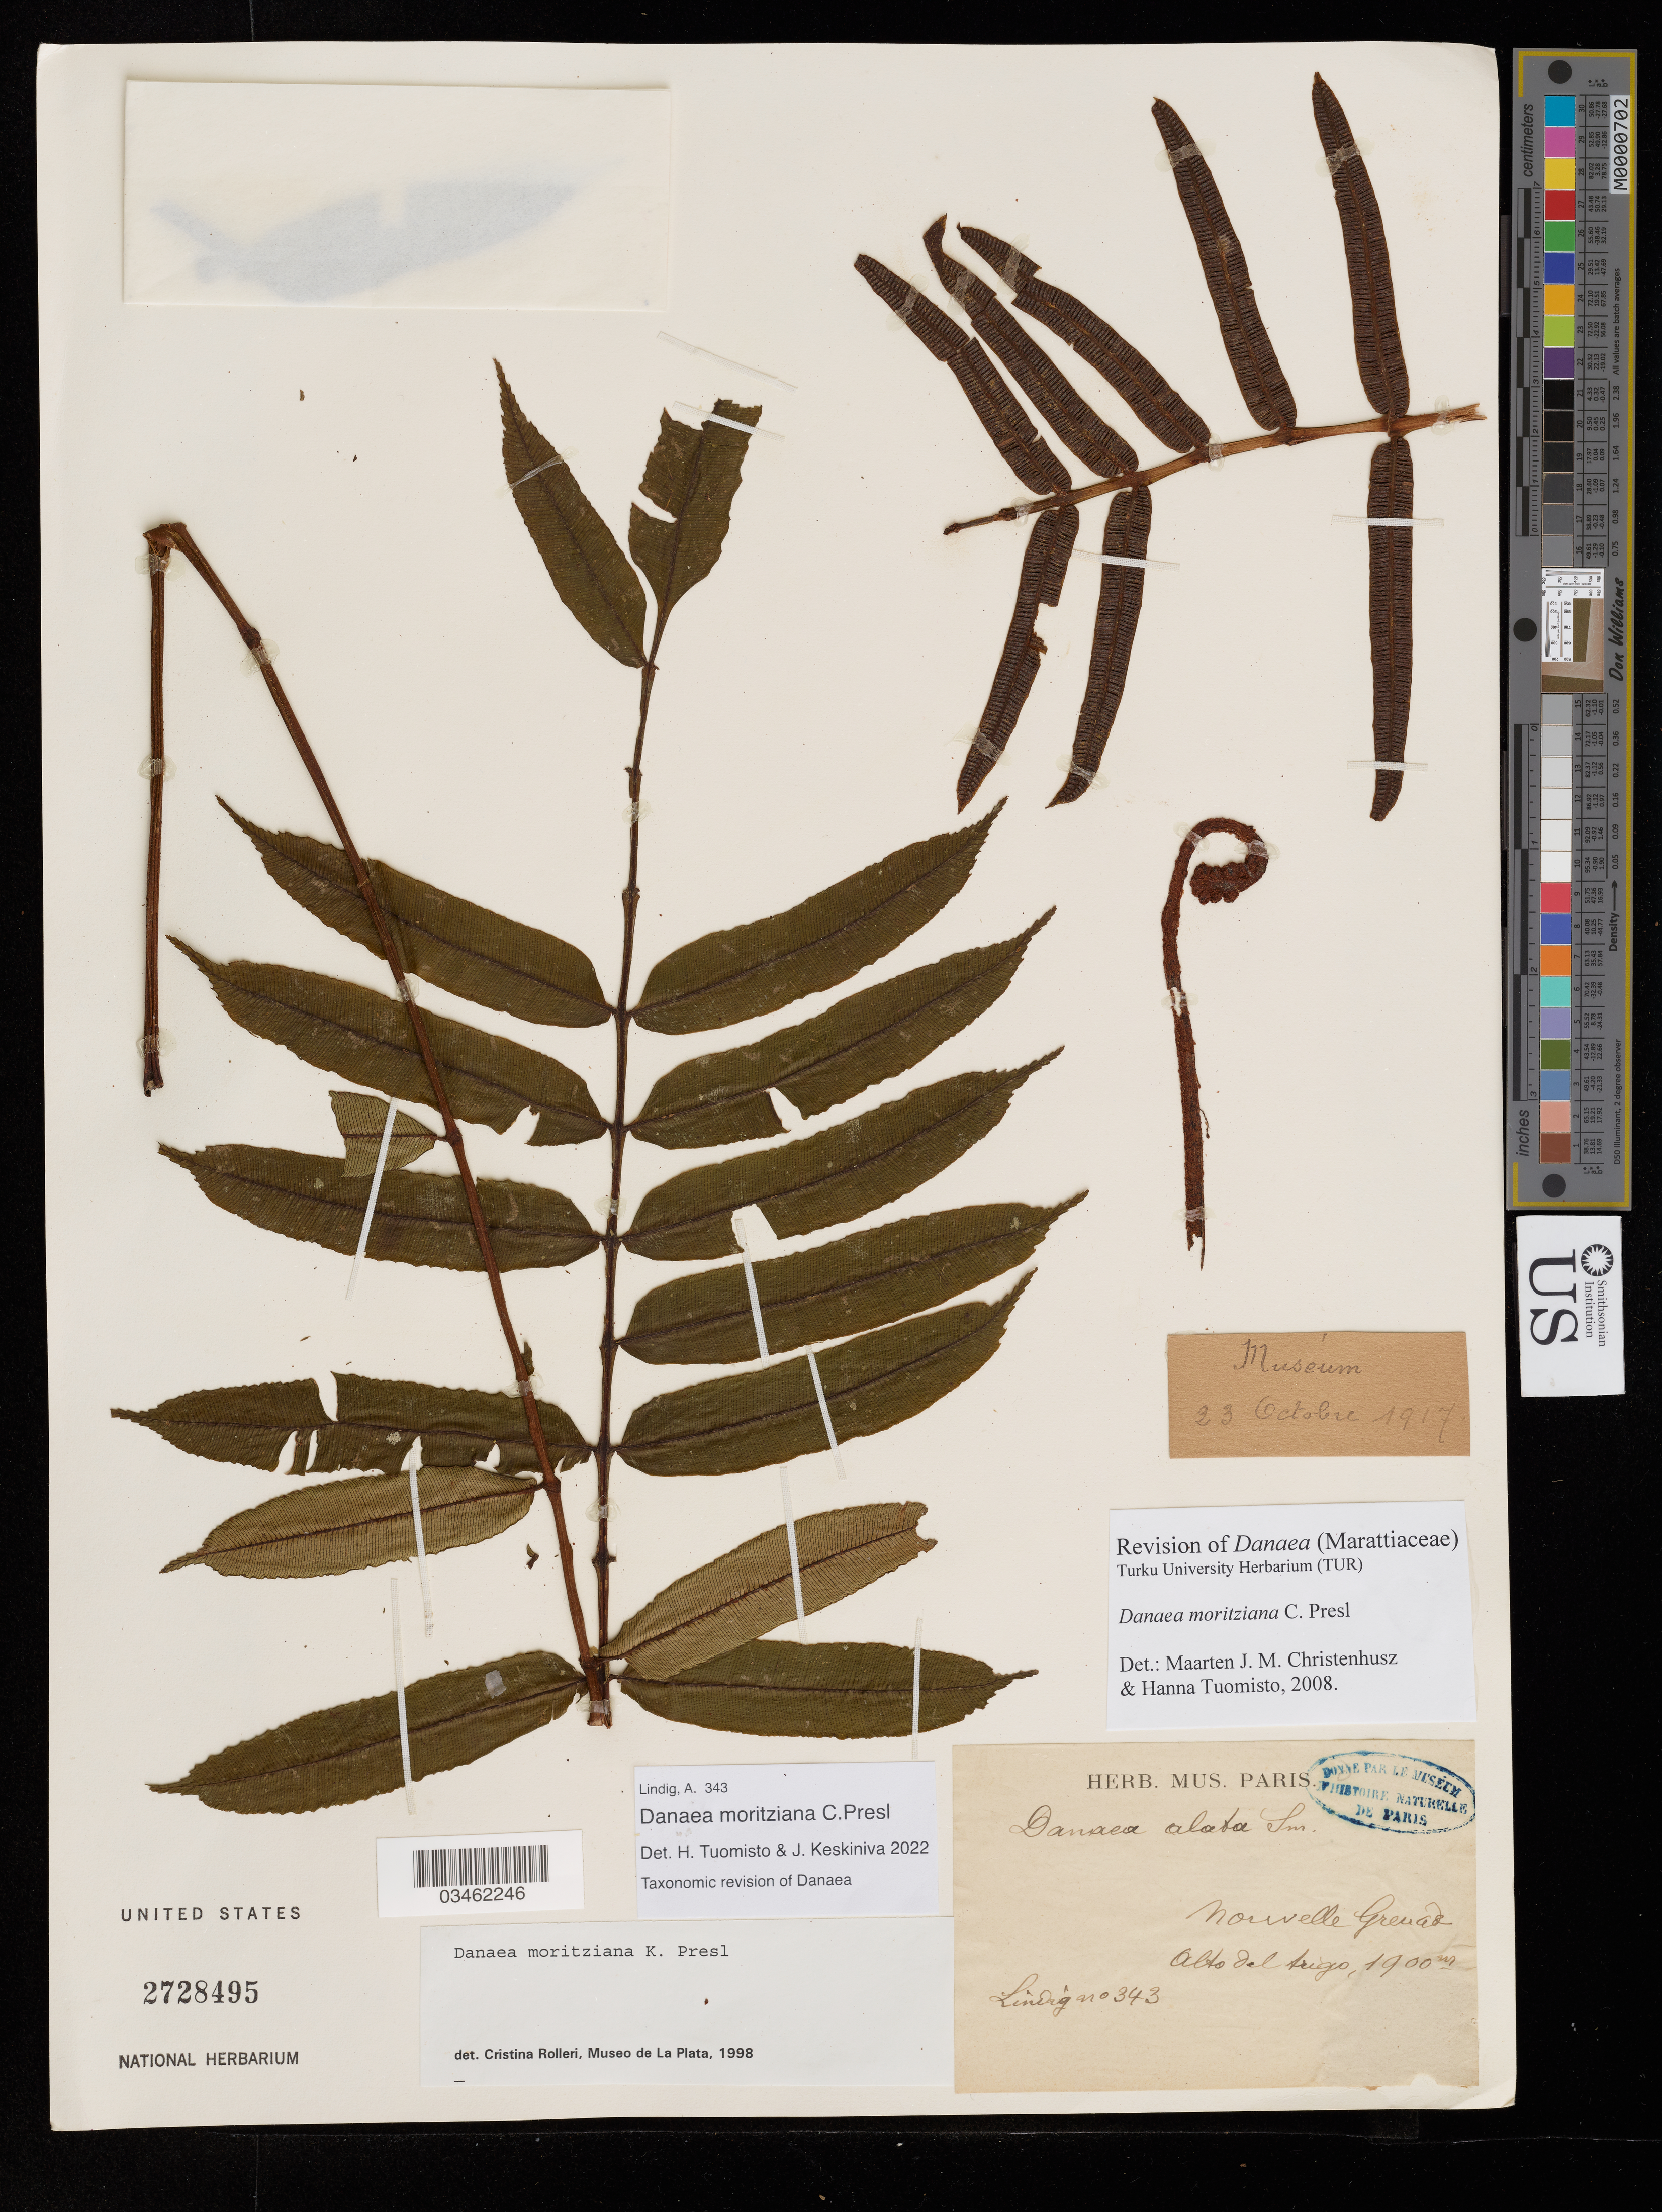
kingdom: Plantae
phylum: Tracheophyta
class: Polypodiopsida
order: Marattiales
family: Marattiaceae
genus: Danaea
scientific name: Danaea moritziana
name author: C. Presl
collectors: -. Lindig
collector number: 343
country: Colombia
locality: Nouvelle Grenada. Alto del Trigo.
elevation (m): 1900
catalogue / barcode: US 2728495